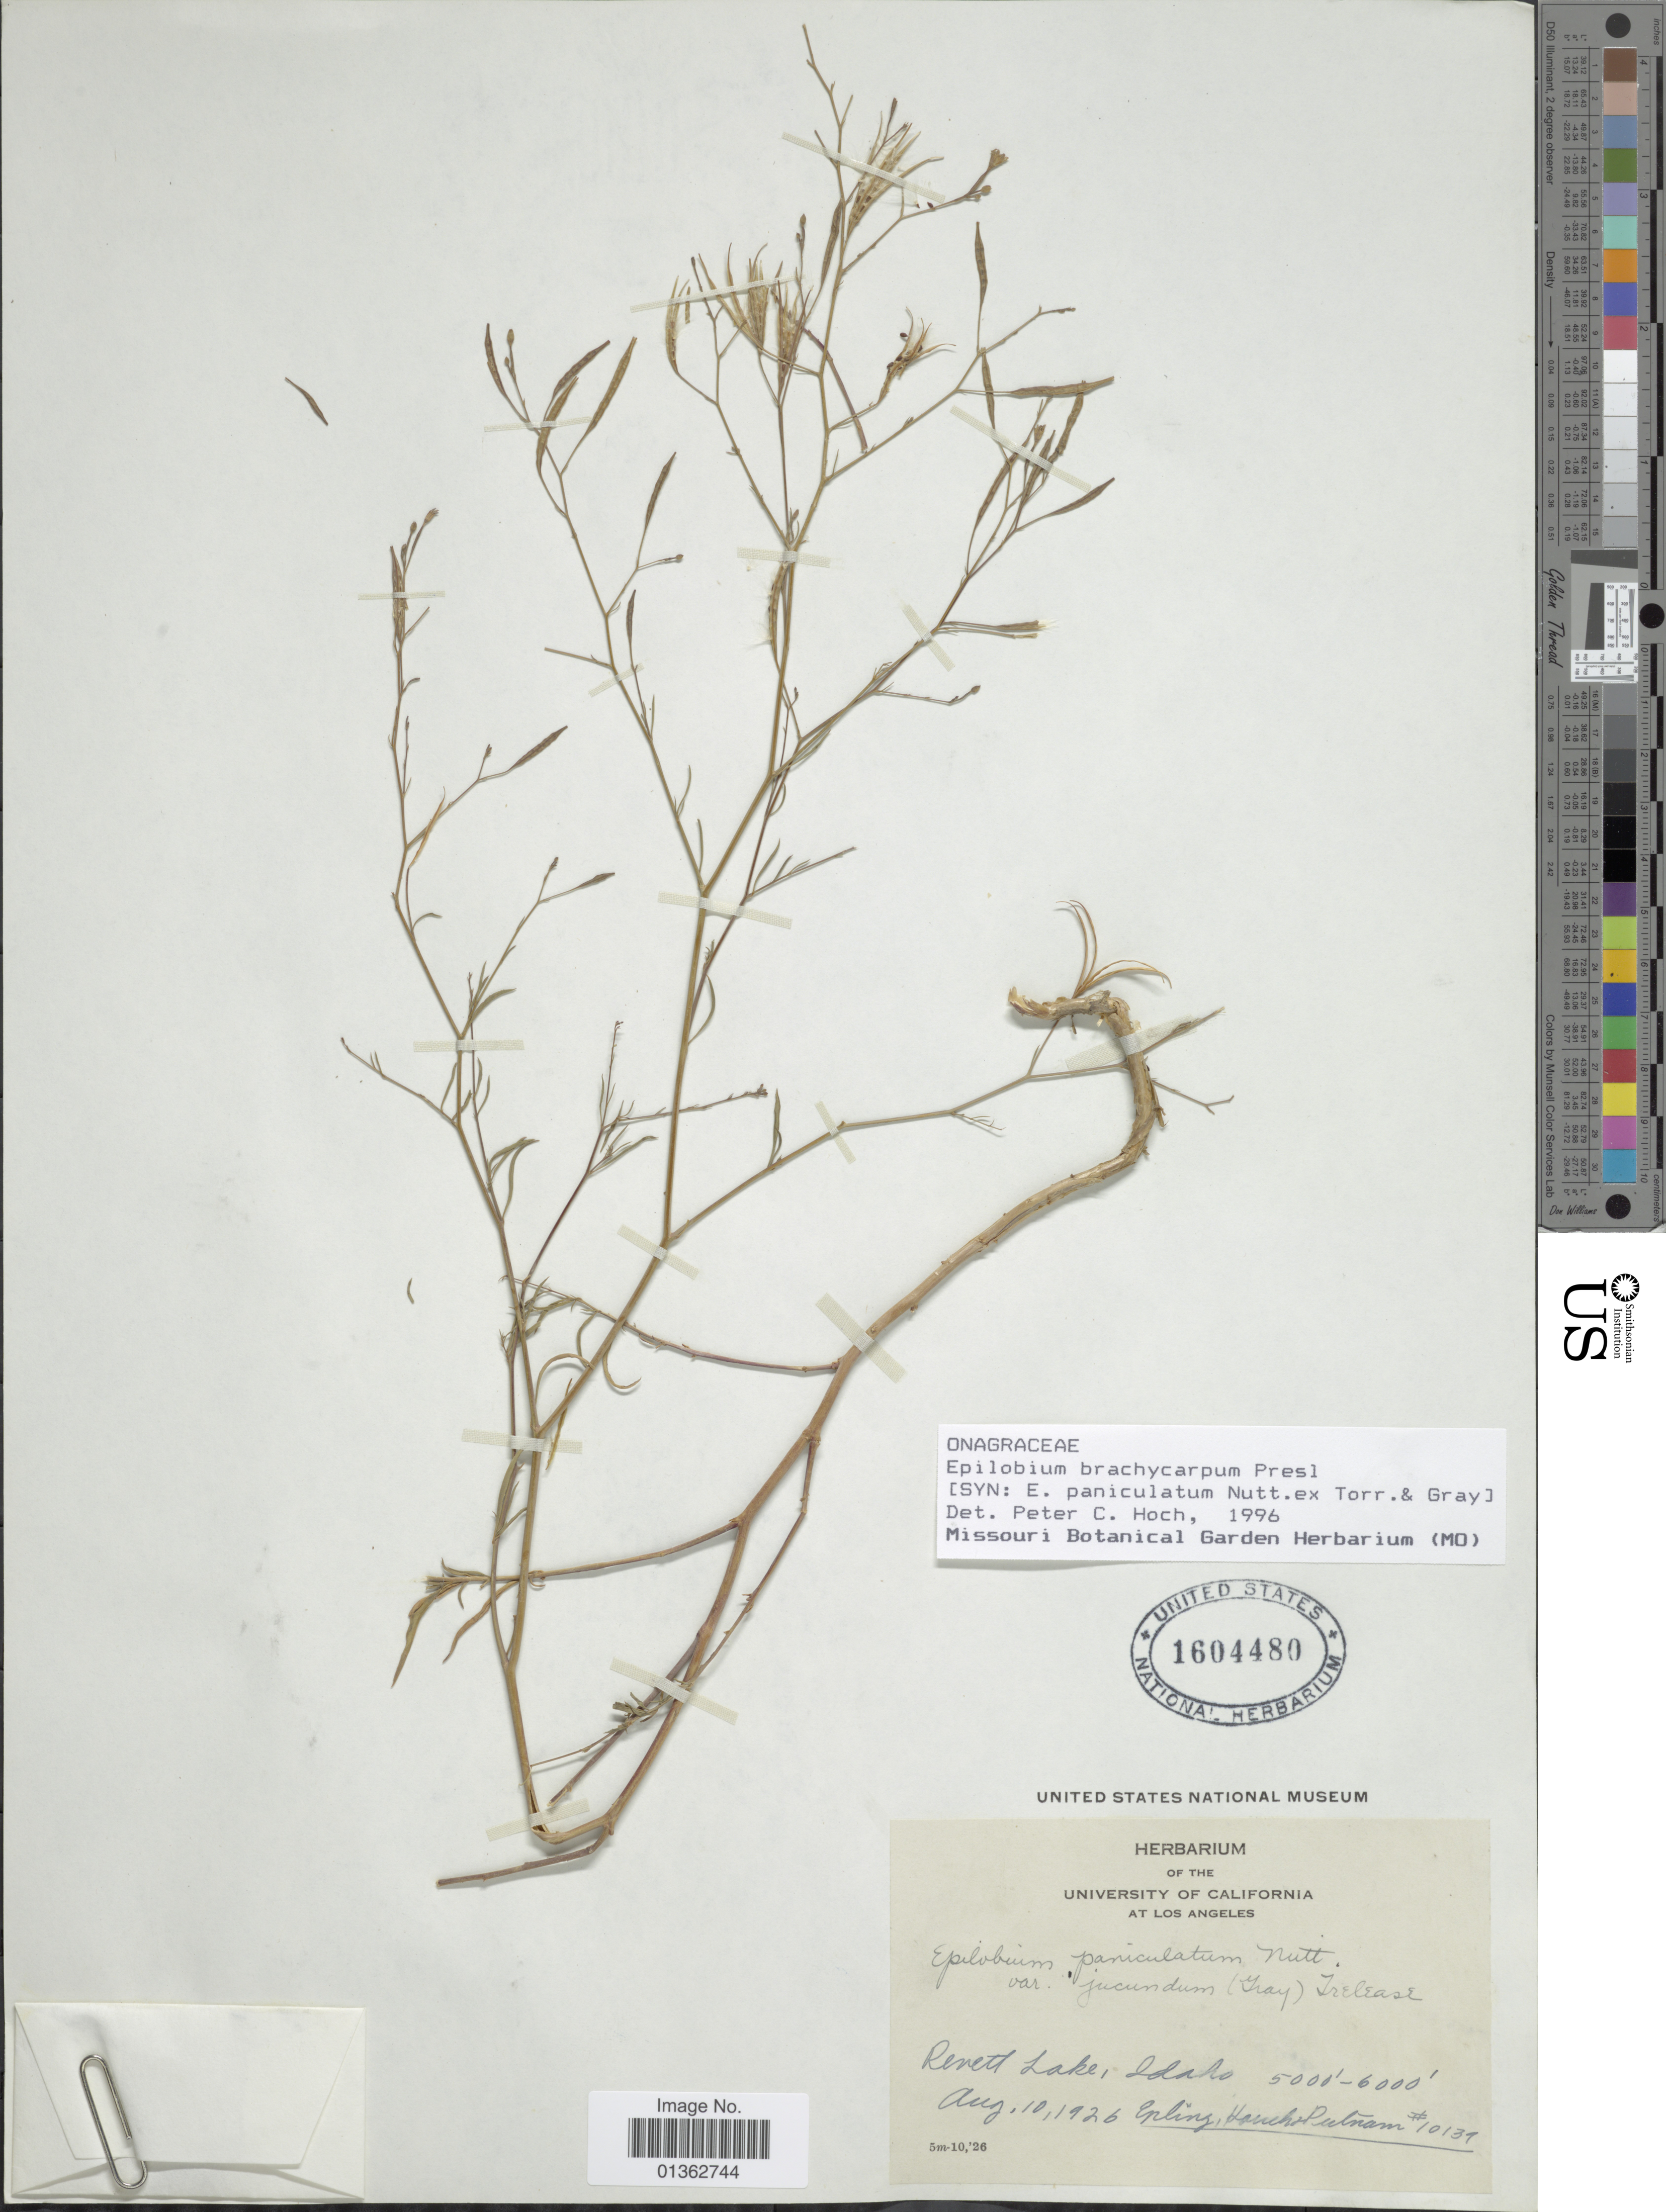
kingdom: Plantae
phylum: Tracheophyta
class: Magnoliopsida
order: Myrtales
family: Onagraceae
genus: Epilobium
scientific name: Epilobium brachycarpum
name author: C. Presl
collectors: -- Epling, -. Hauch & Putnam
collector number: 10139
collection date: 1926-08-10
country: United States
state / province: Idaho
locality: Revett Lake.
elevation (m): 1524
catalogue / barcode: US 1604480